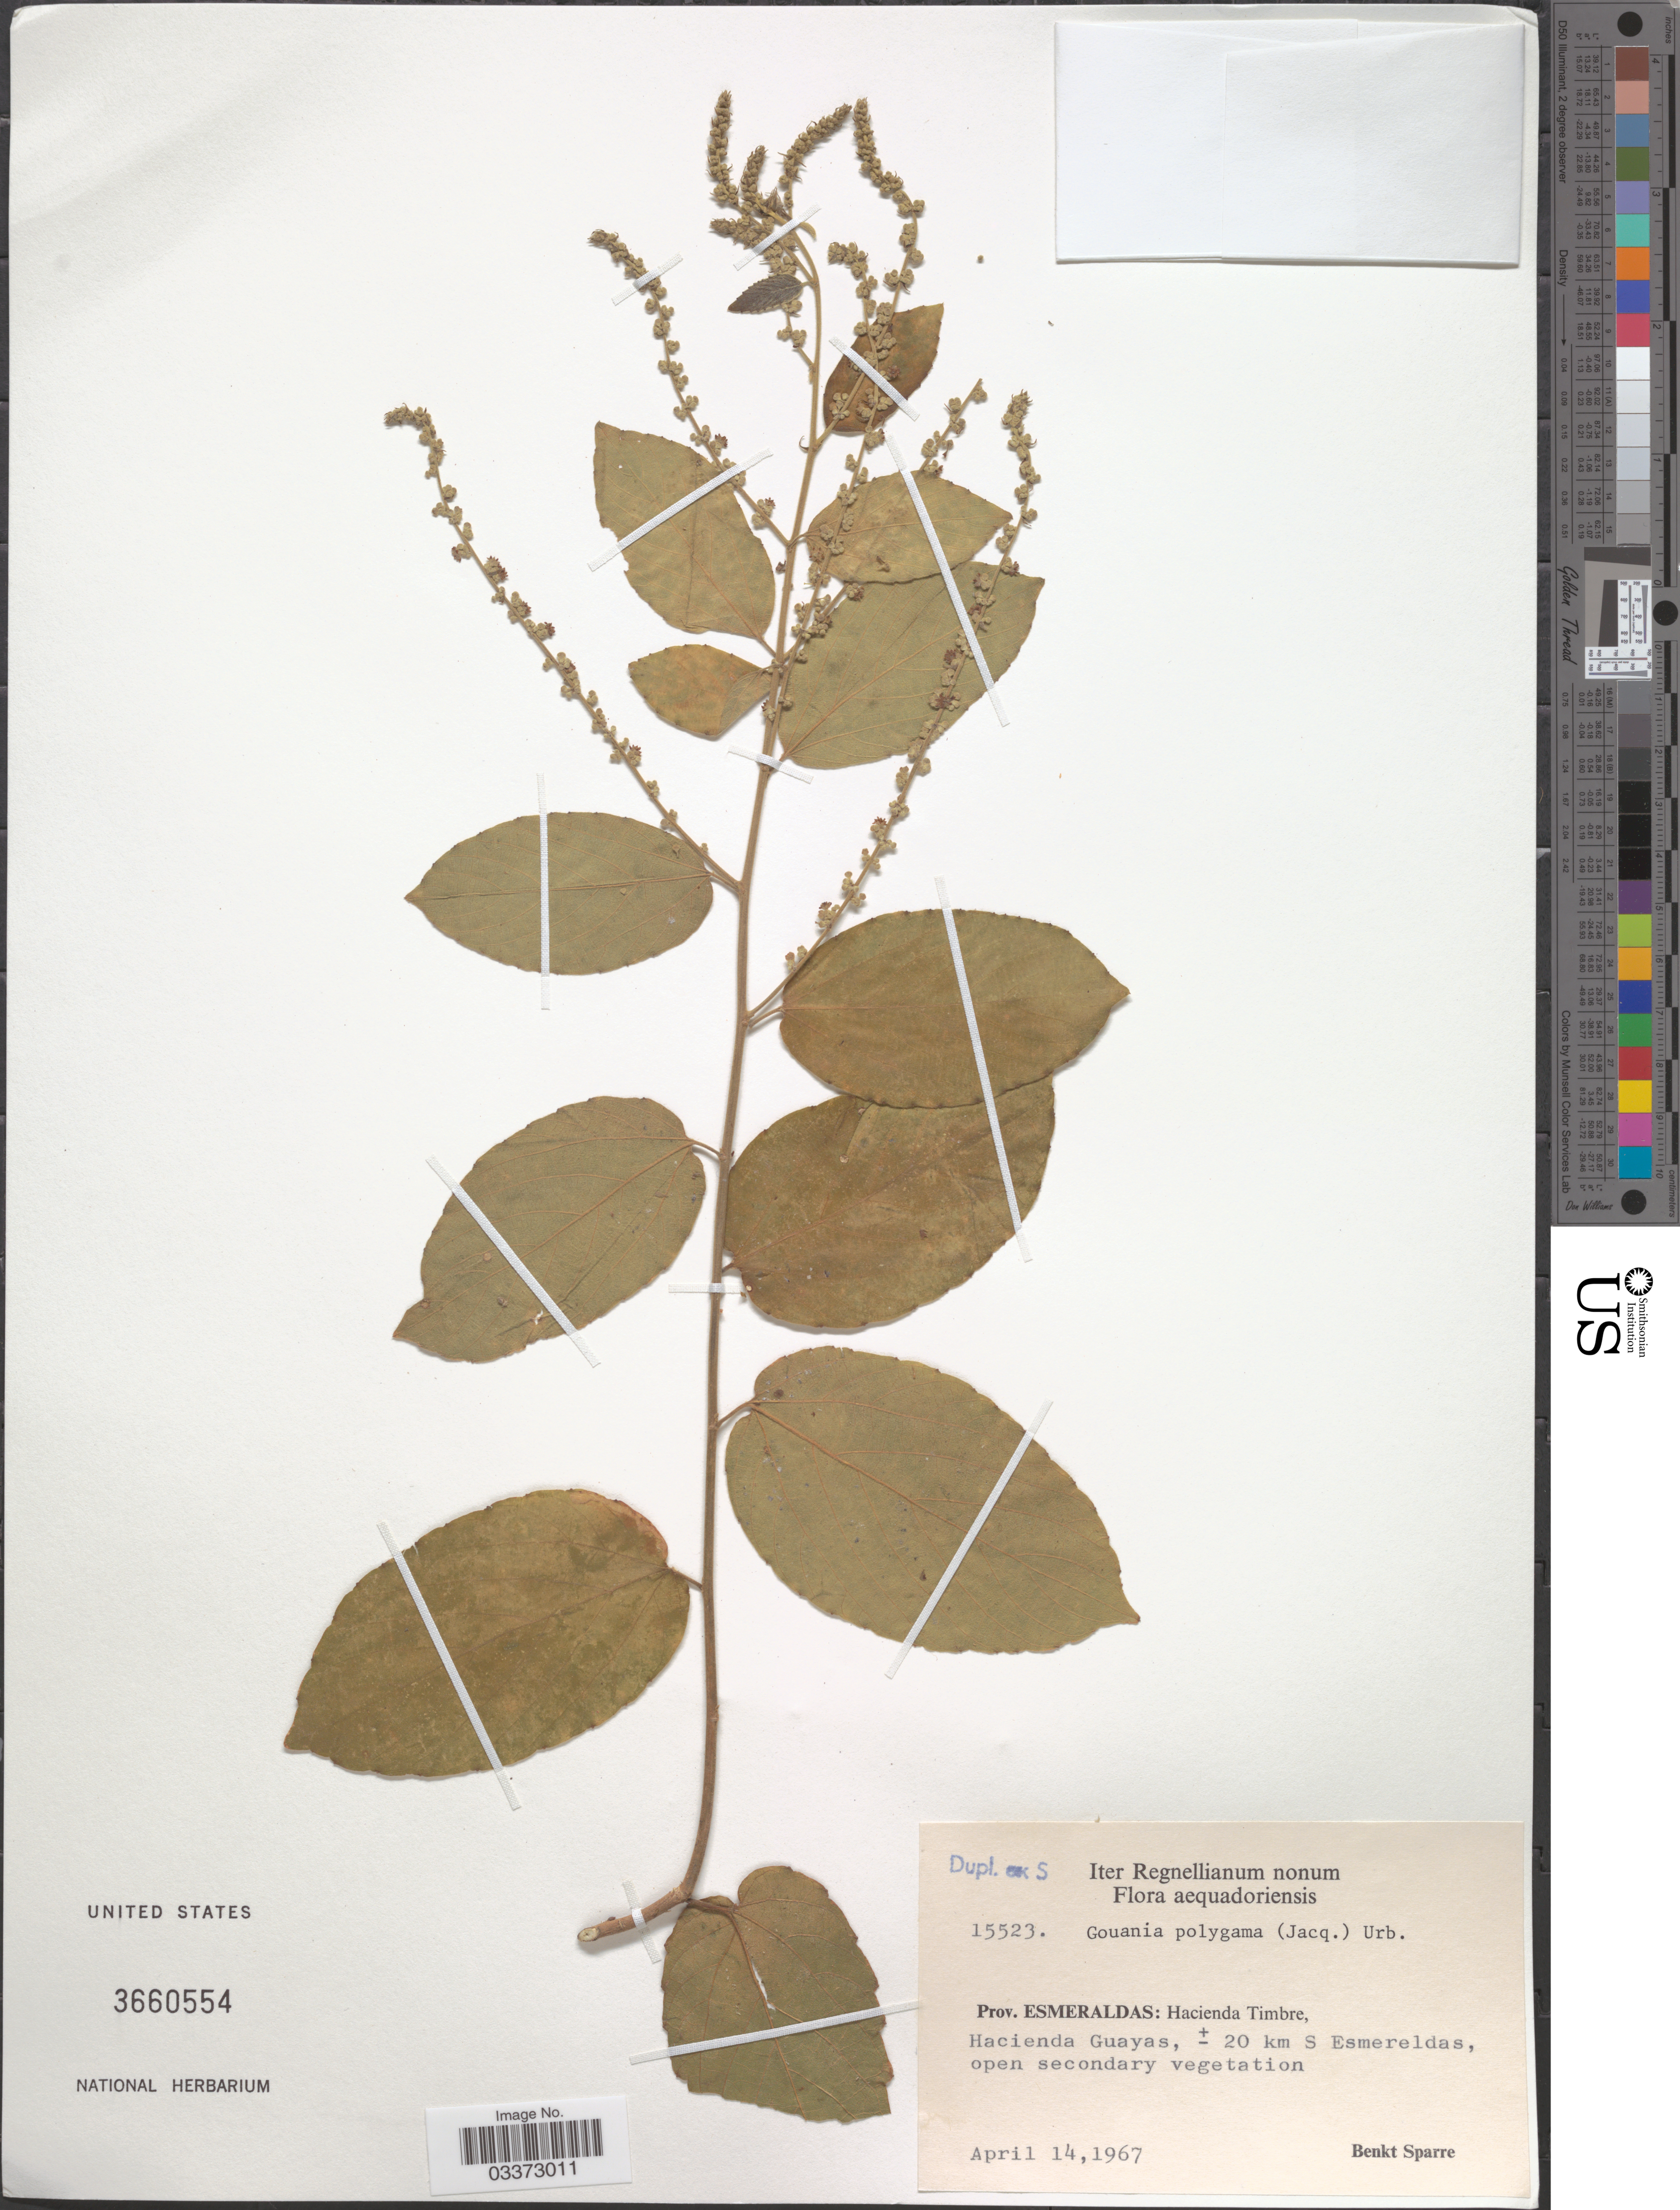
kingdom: Plantae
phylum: Tracheophyta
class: Magnoliopsida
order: Rosales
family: Rhamnaceae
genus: Gouania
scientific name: Gouania polygama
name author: (Jacq.) Urb.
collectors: B. Sparre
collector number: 15523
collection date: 1967-04-14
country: Ecuador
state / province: Esmeraldas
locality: Hacienda Timbre, Hacienda Guayas, ± 20 km S Esmeraldas.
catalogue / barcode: US 3660554